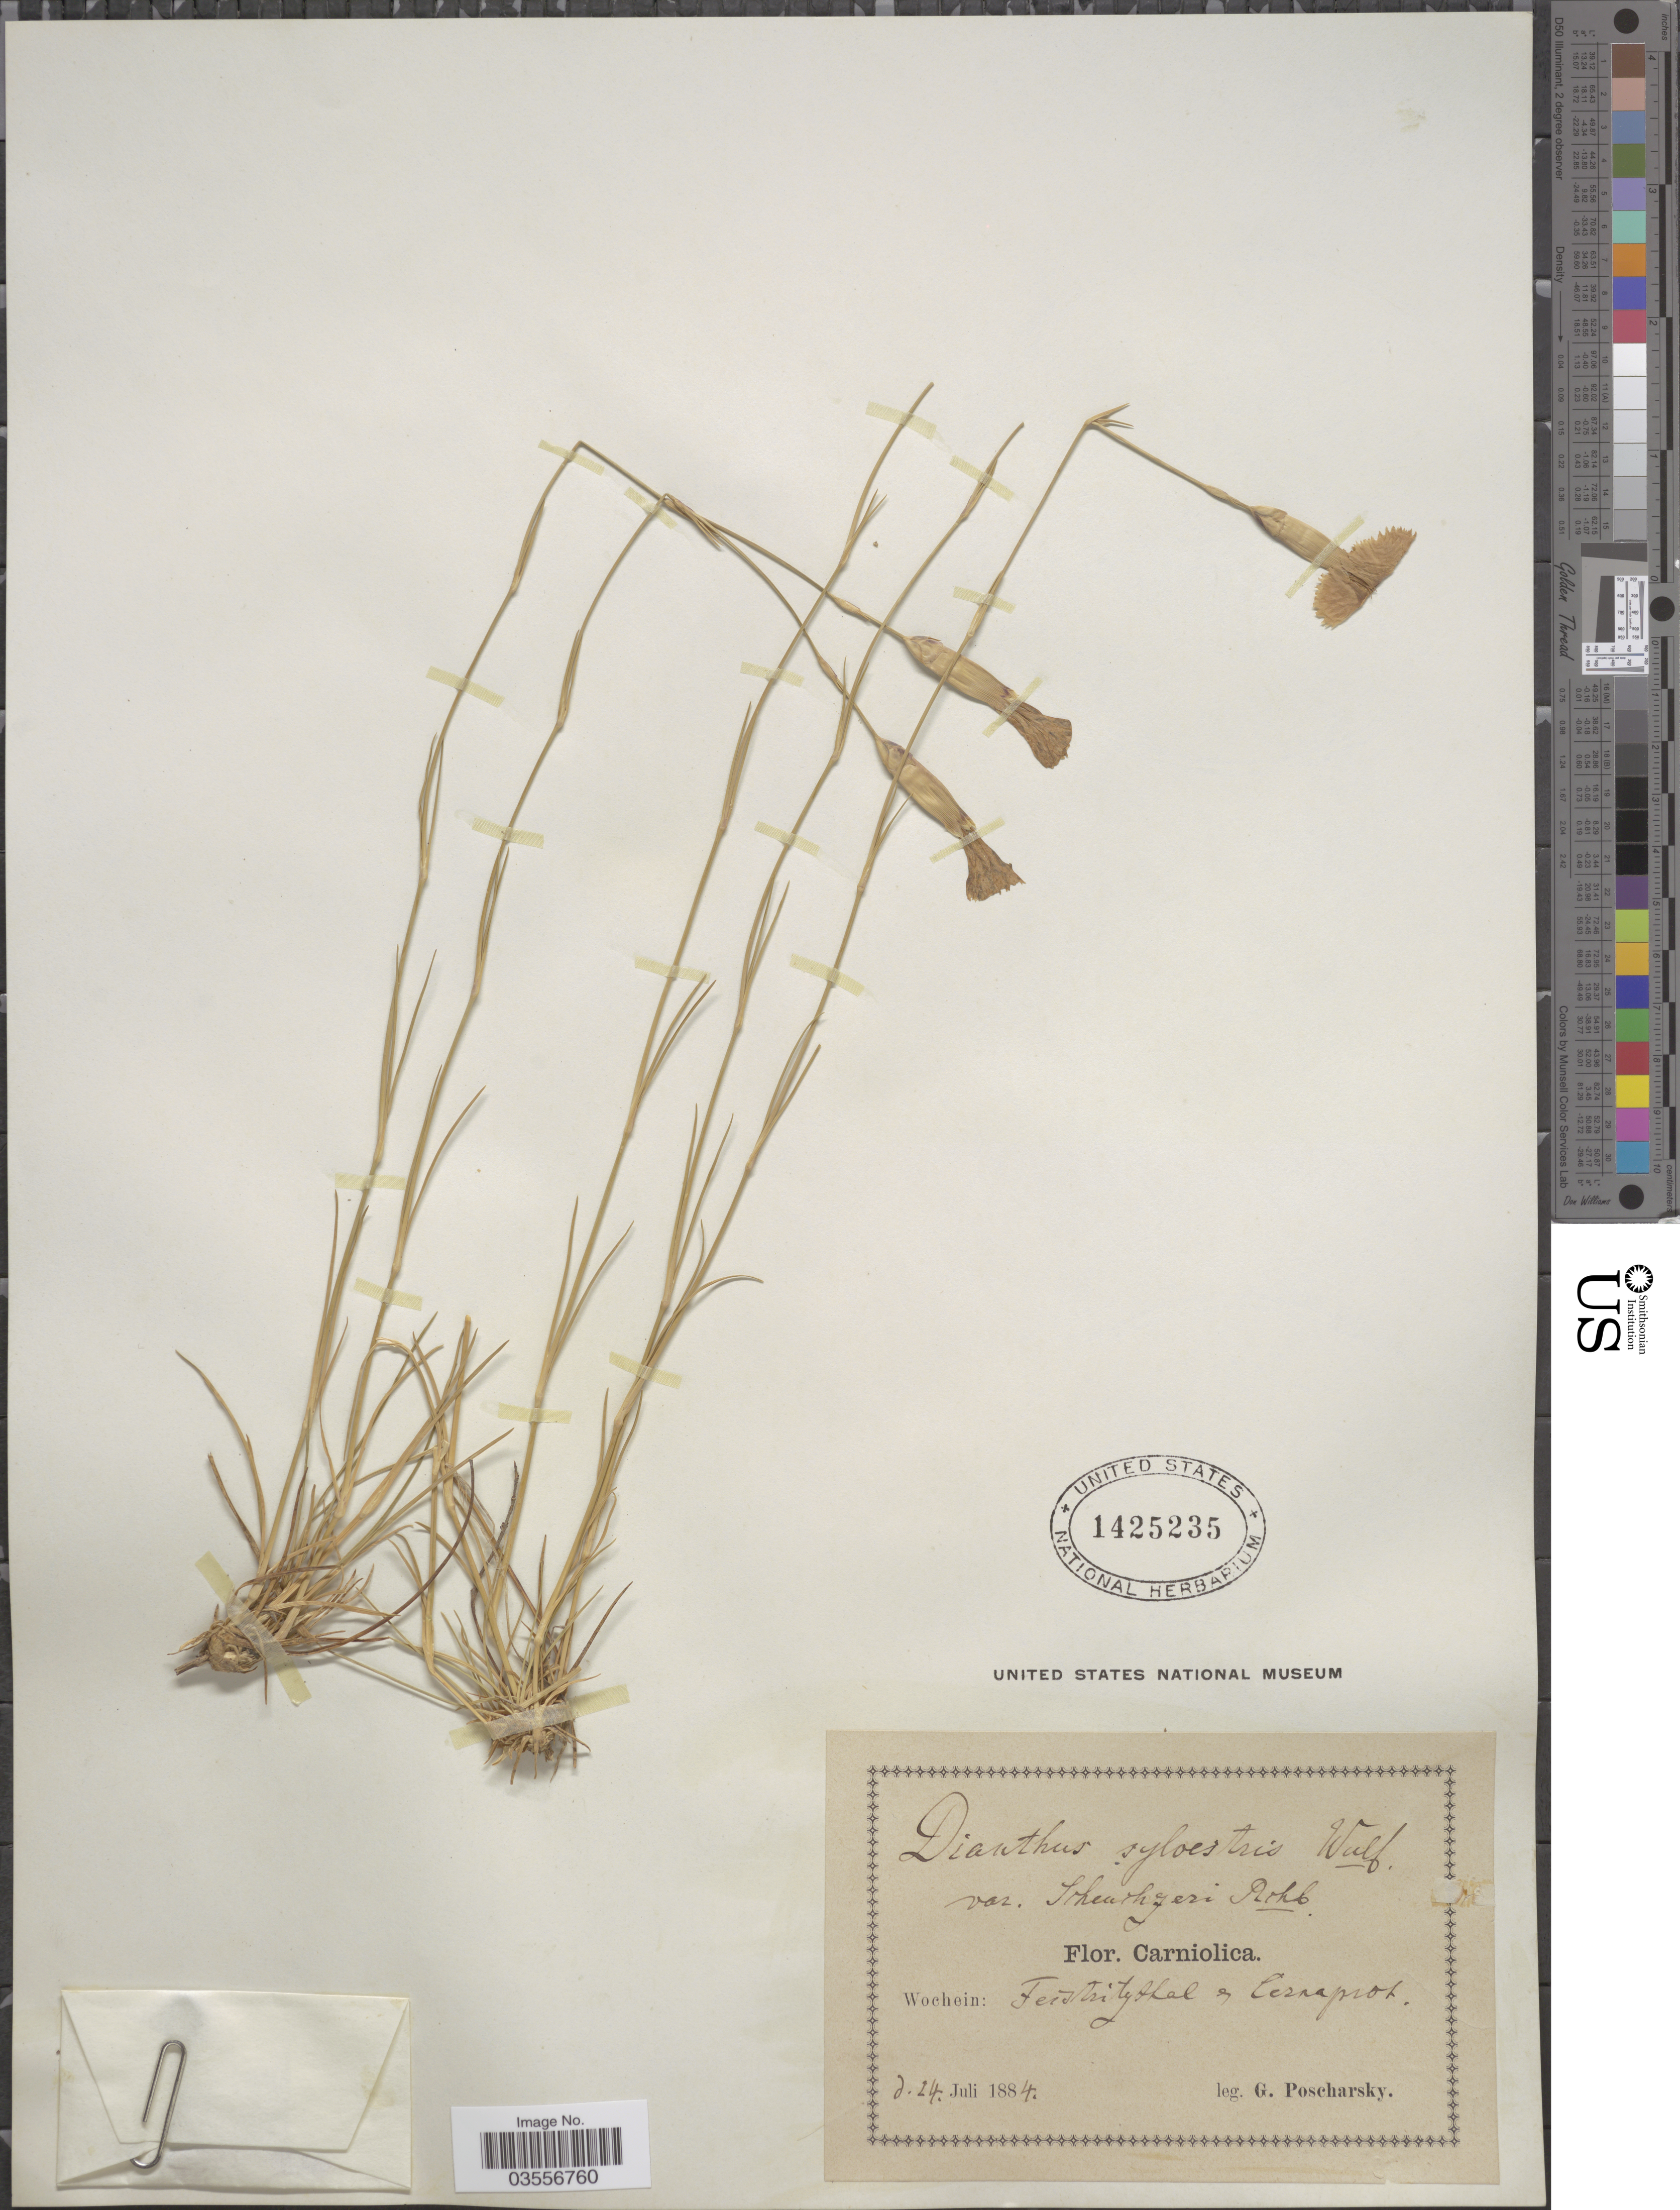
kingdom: Plantae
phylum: Tracheophyta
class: Magnoliopsida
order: Caryophyllales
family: Caryophyllaceae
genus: Dianthus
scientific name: Dianthus sylvestris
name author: Wulfen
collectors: G. Poscharsky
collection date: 1884-07-24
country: Slovenia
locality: Carniolica. Wochein: Feistrityshal [interpreted] & Cernaprob.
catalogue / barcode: US 1425235